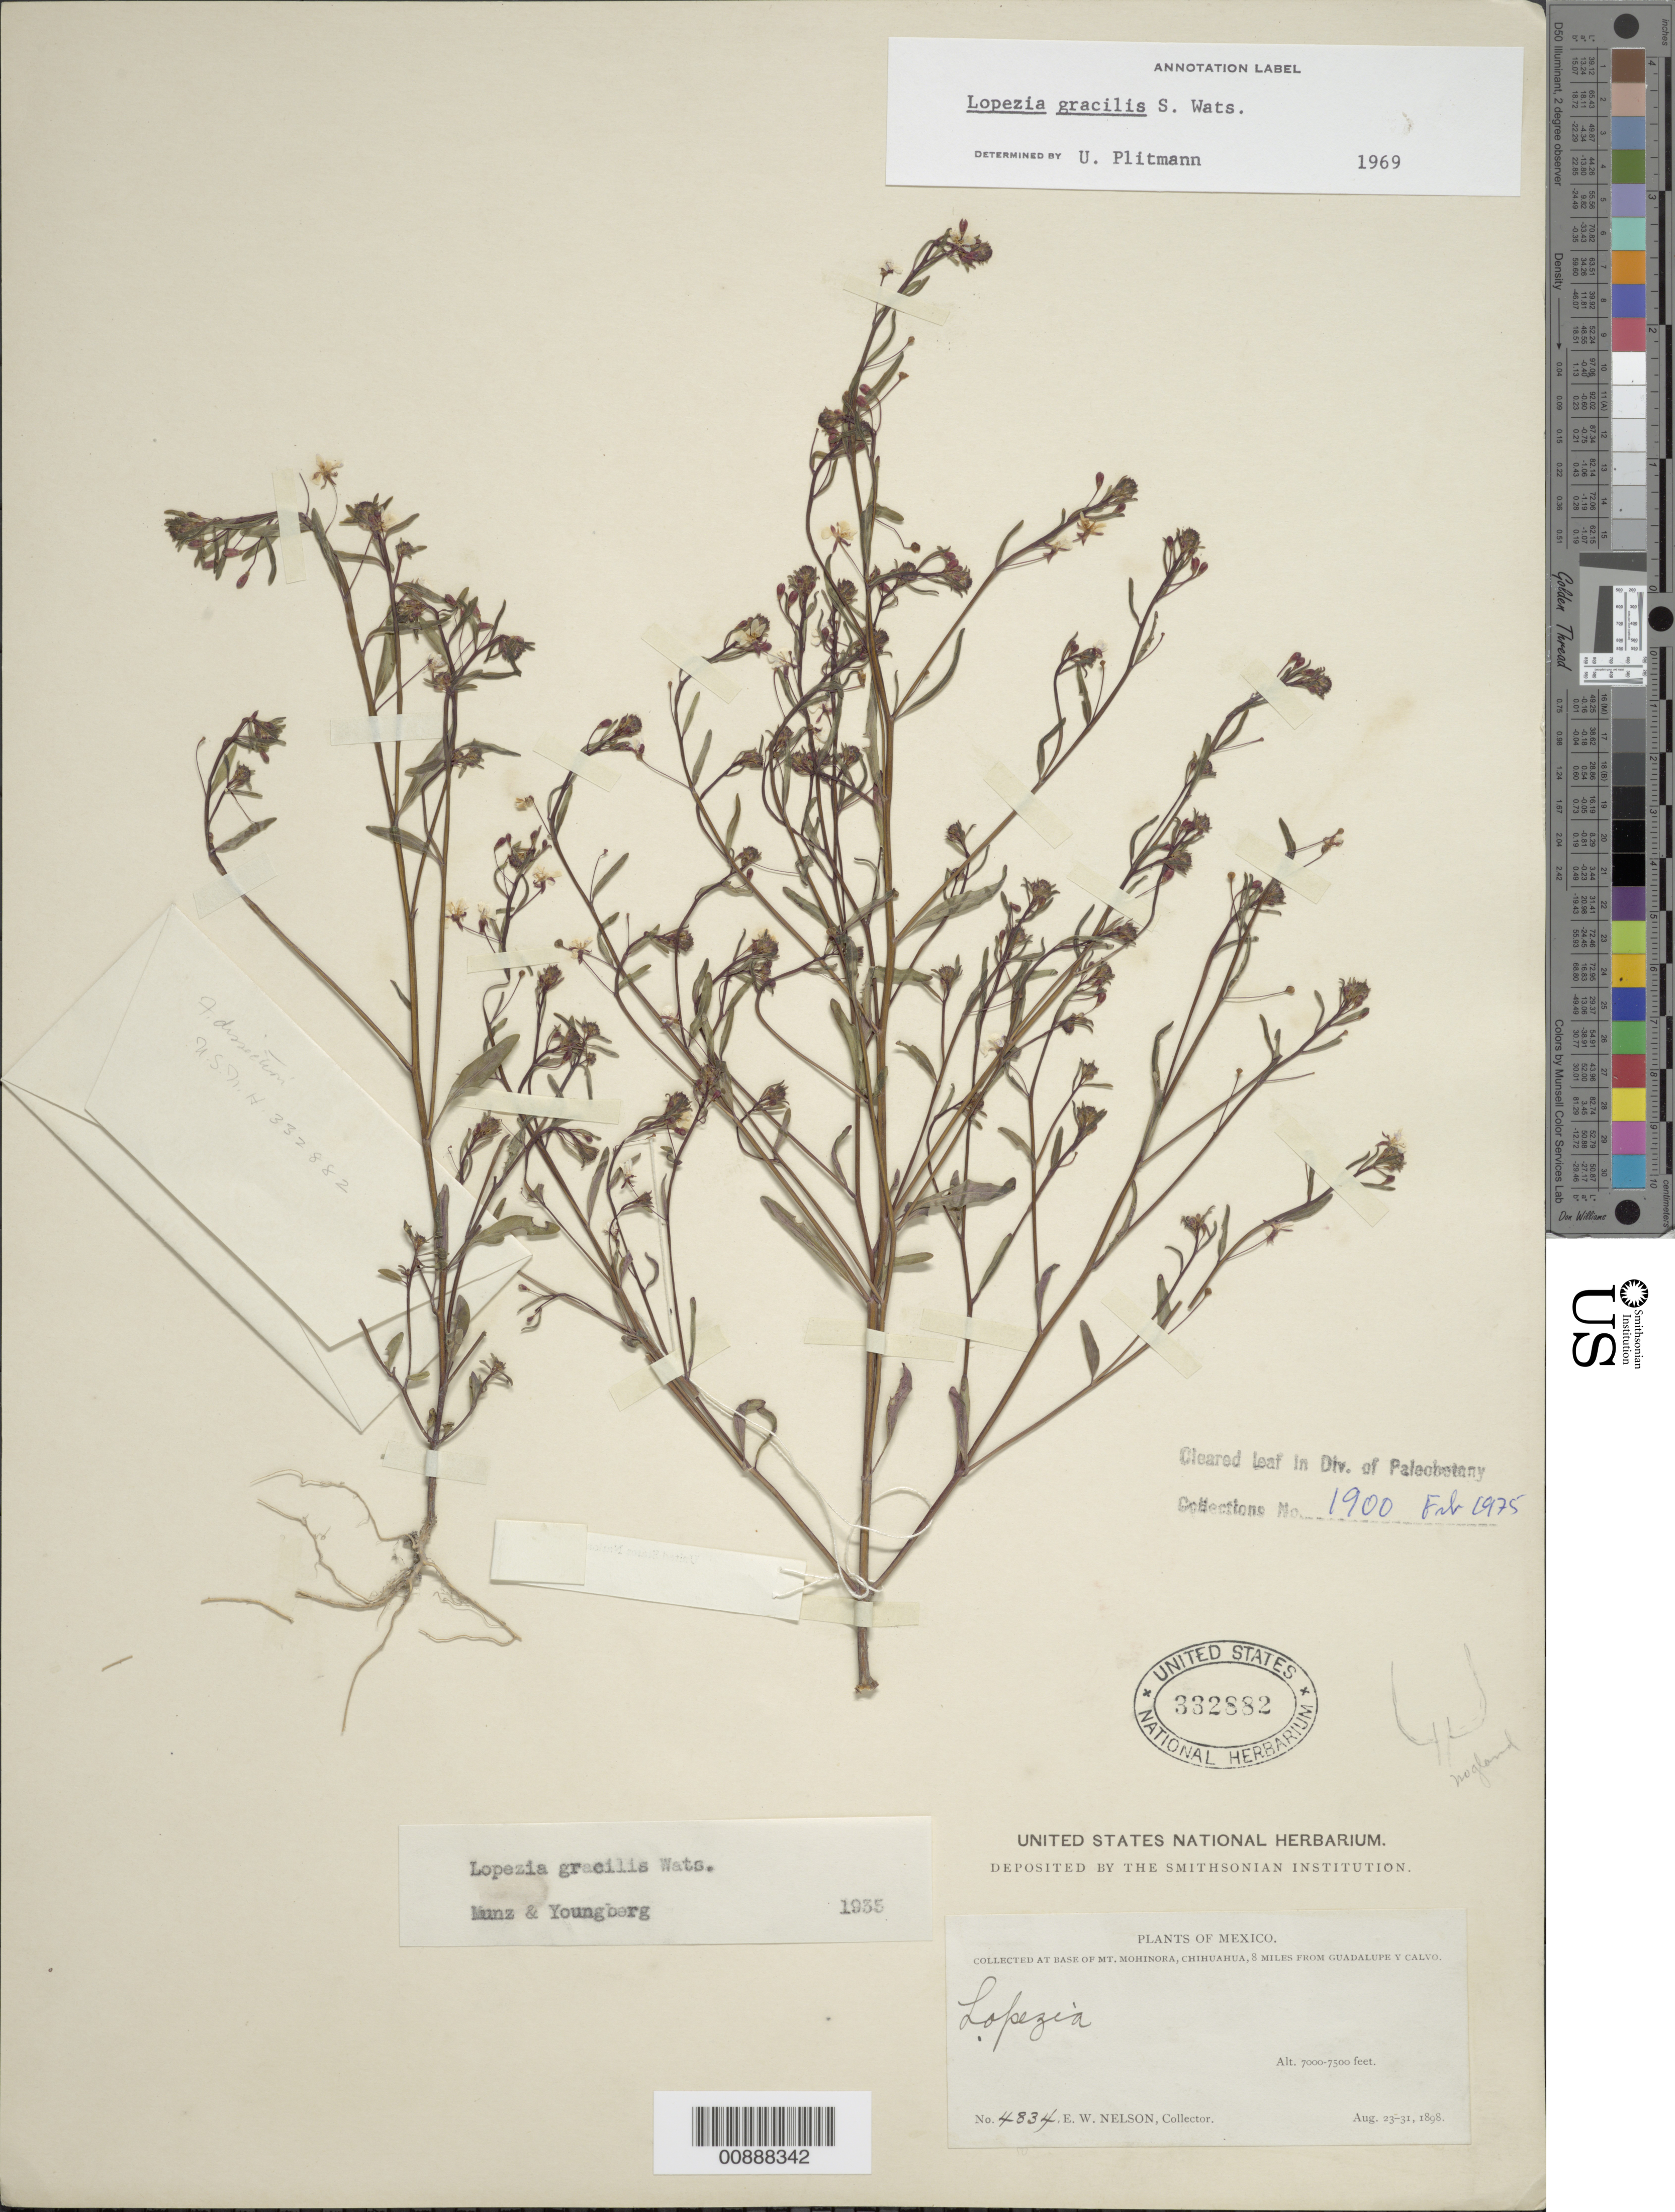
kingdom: Plantae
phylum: Tracheophyta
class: Magnoliopsida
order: Myrtales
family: Onagraceae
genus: Lopezia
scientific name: Lopezia gracilis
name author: S. Watson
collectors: E. W. Nelson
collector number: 4834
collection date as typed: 23 Aug 1898 to 31 Aug 1898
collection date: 1898-08-23/1898-08-31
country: Mexico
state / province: Chihuahua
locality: Base of Mt. Mohinora, 8 miles from Guadalupe y Calvo, Chihuahua.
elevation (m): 2134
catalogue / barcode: US 332882